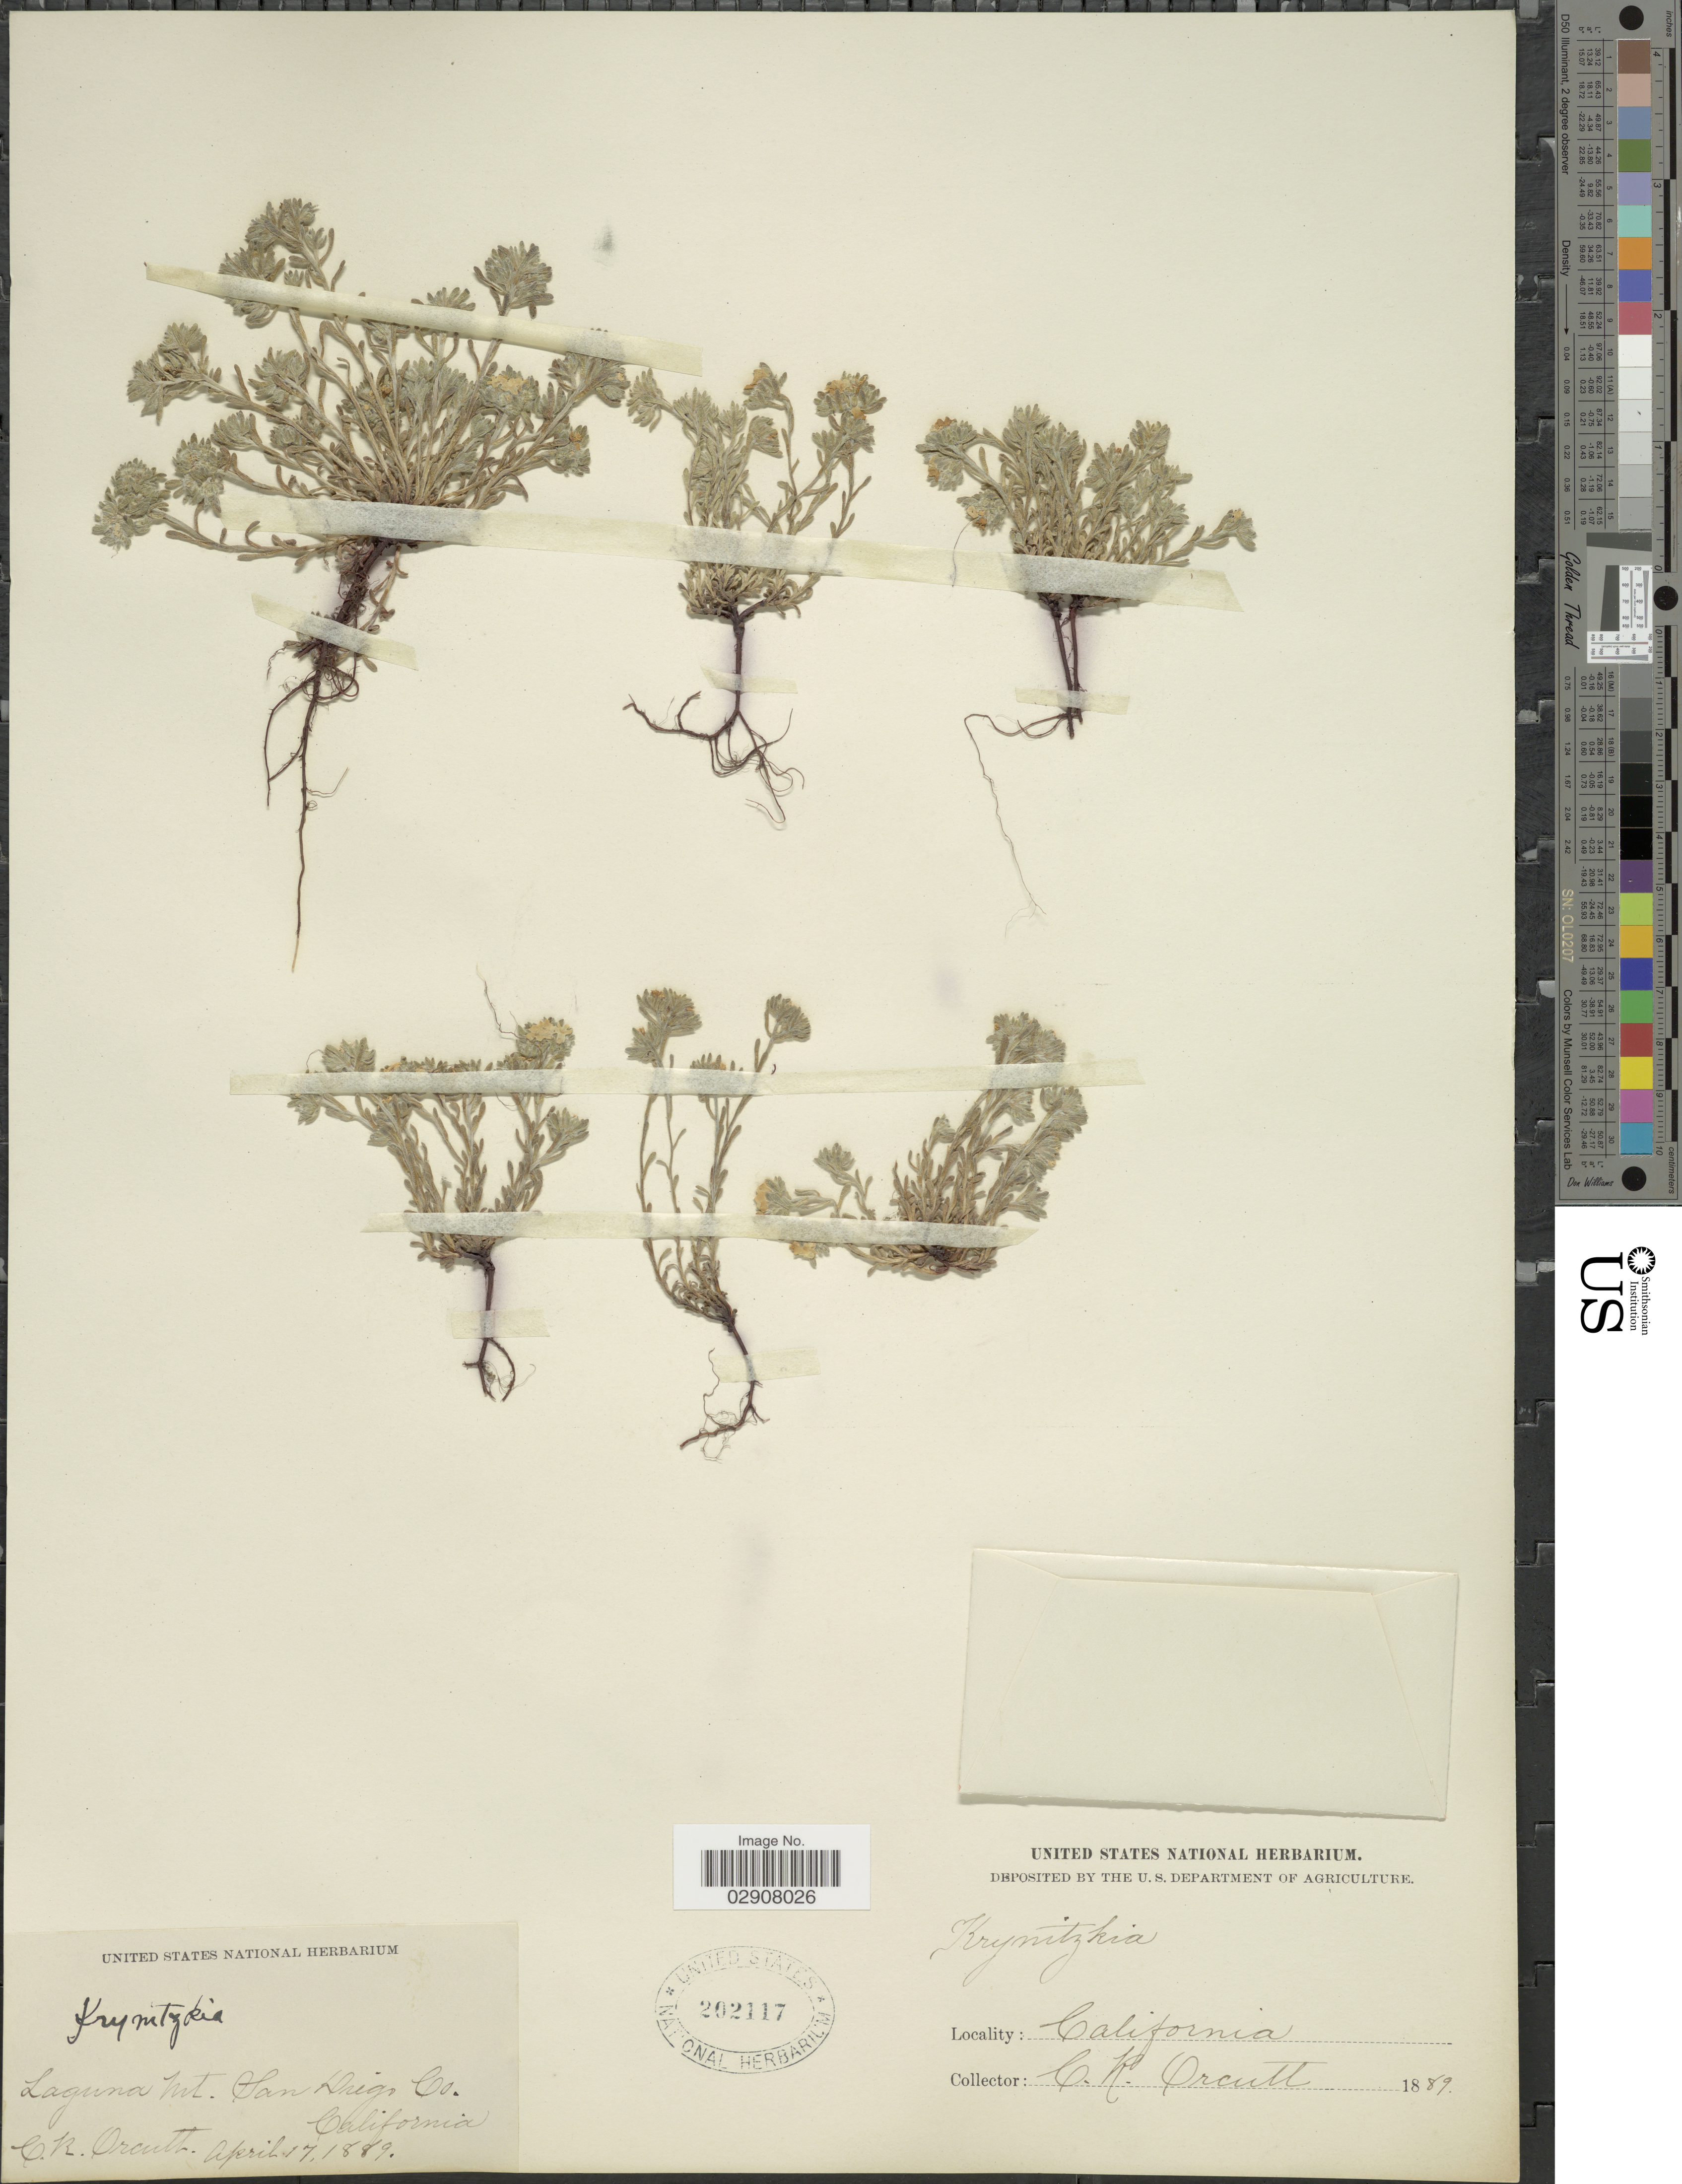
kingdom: Plantae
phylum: Tracheophyta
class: Magnoliopsida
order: Boraginales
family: Boraginaceae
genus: Cryptantha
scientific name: Cryptantha micrantha var. lepida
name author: (A. Gray) I.M. Johnst.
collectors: C. R. Orcutt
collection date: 1889-04-17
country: United States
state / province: California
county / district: San Diego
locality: Laguna Mt. San Diego Co.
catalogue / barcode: US 202117